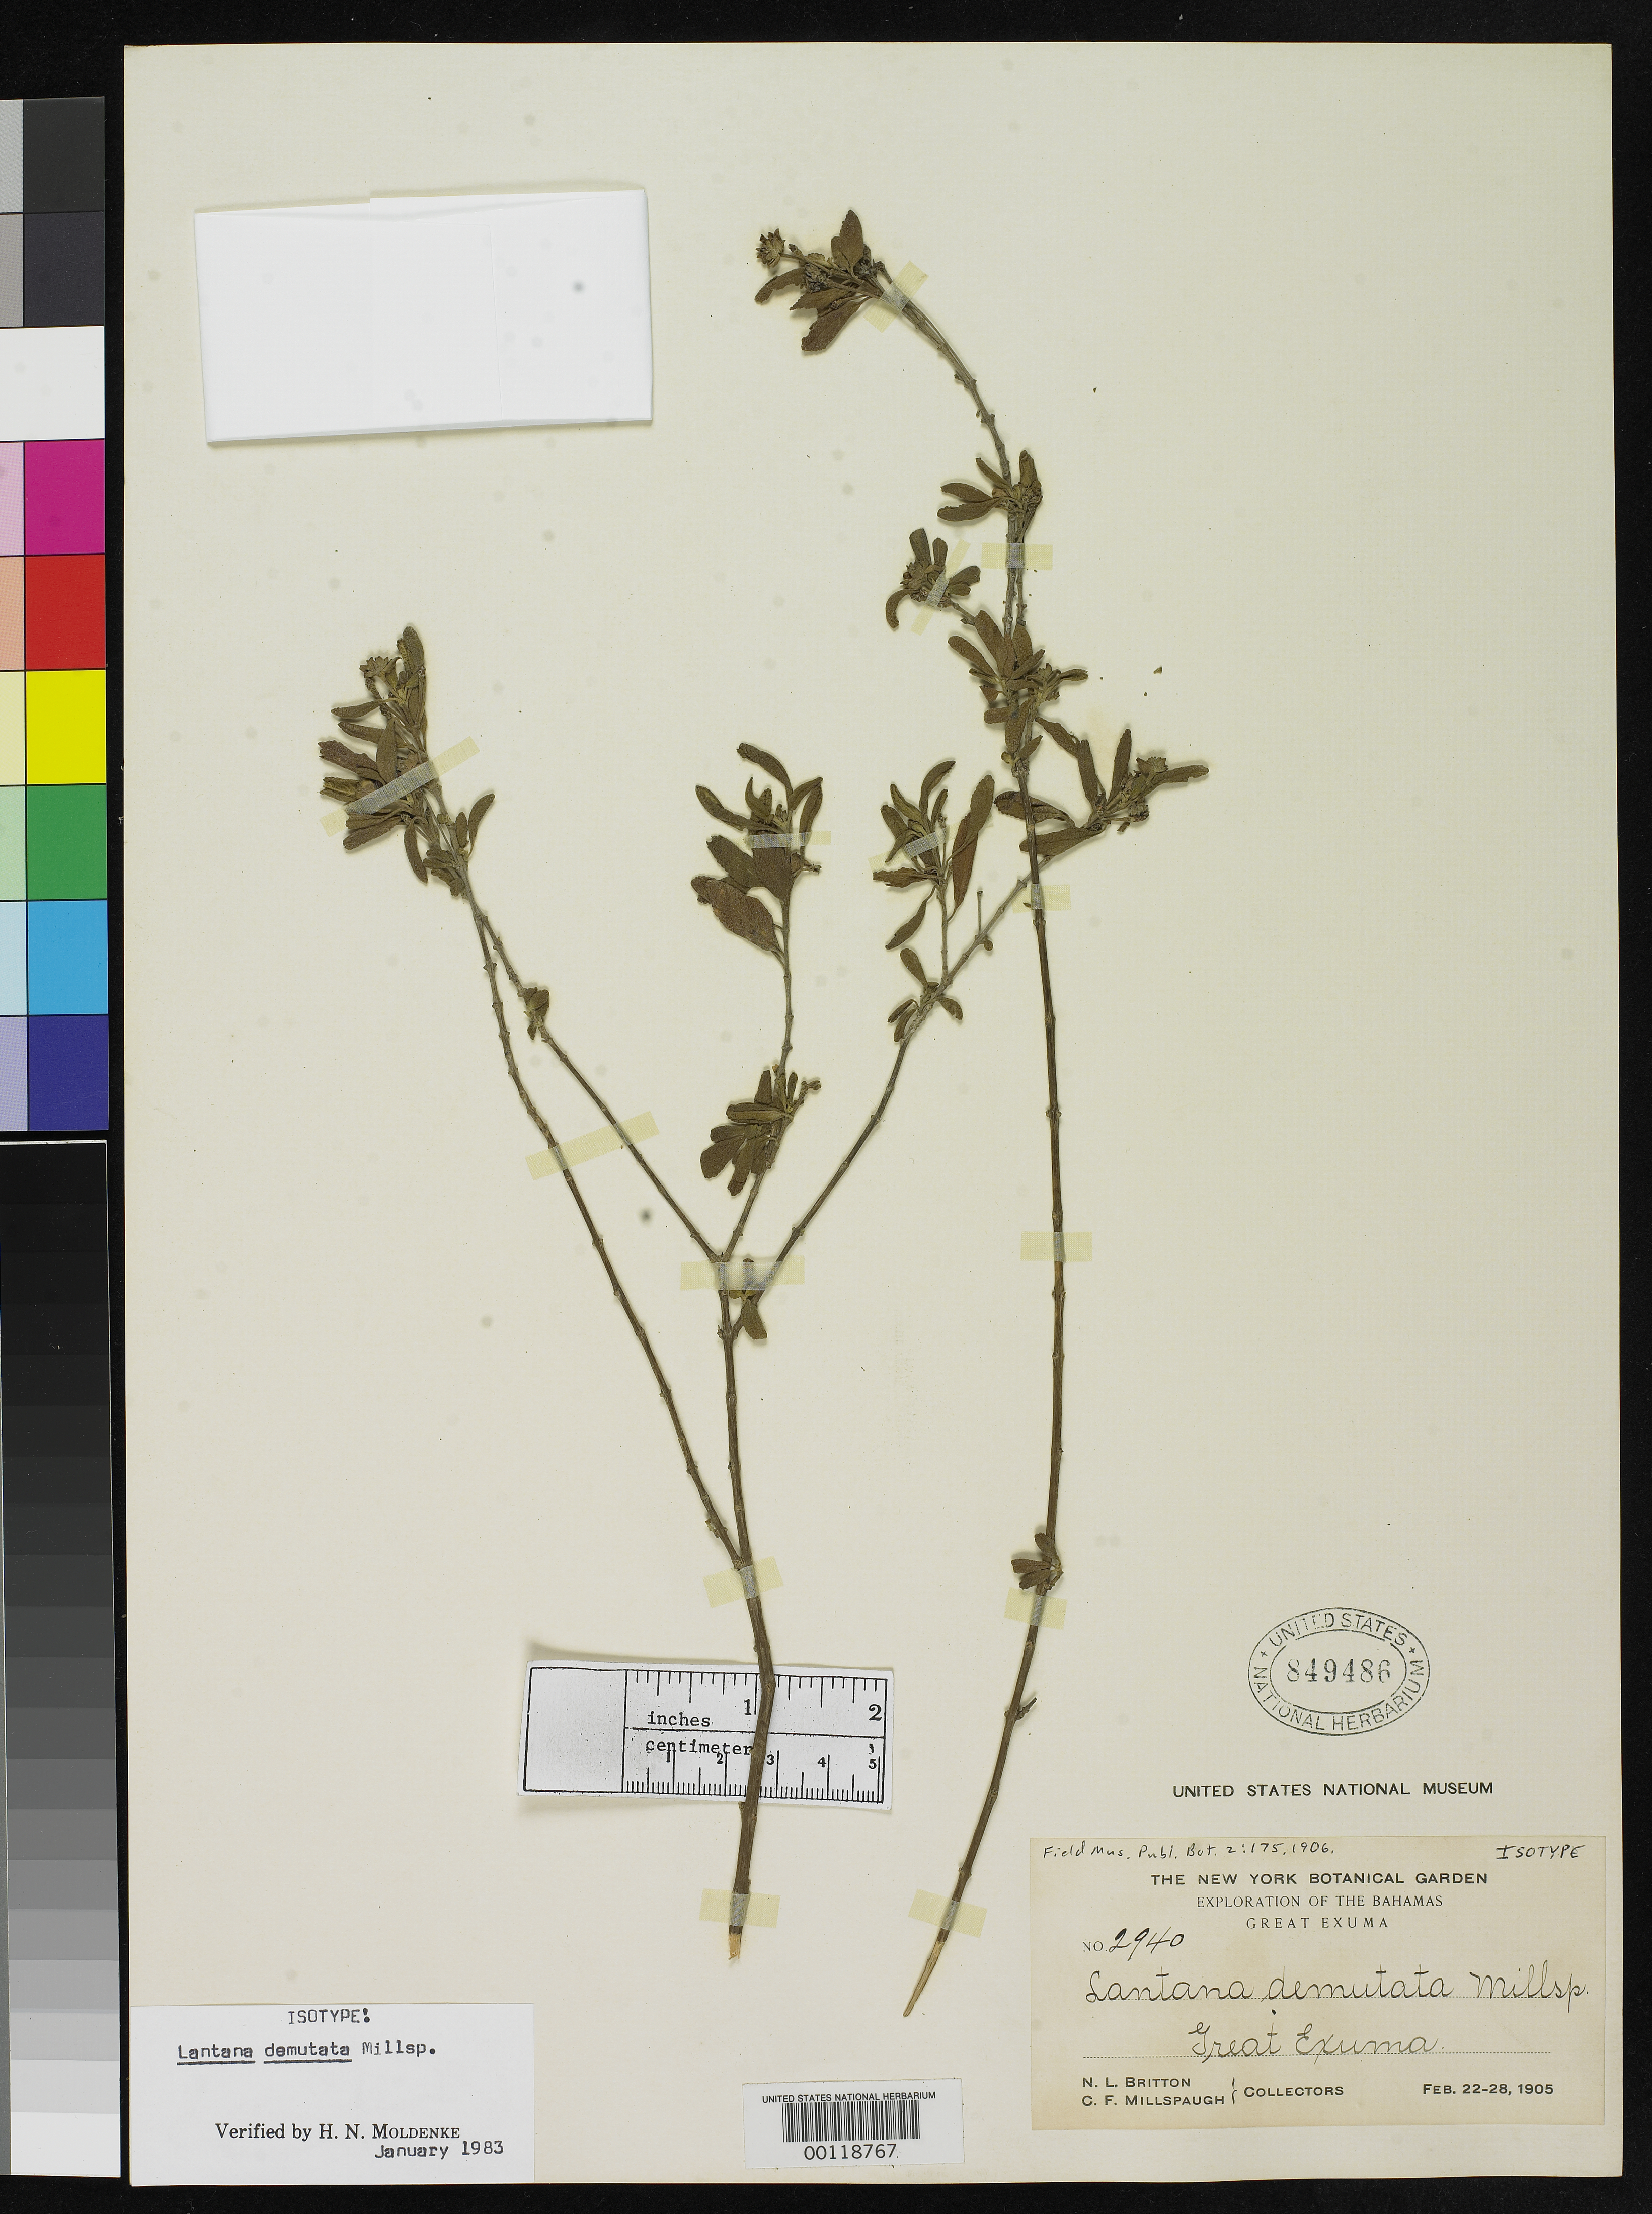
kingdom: Plantae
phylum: Tracheophyta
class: Magnoliopsida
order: Lamiales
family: Verbenaceae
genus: Lantana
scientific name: Lantana demutata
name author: Millsp.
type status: Isotype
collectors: N. Britton & C. F. Millspaugh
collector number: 2940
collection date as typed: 22 Feb 1905 to 28 Feb 1905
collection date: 1905-02-22/1905-02-28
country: Bahamas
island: Great Exuma Island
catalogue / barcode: US 849486